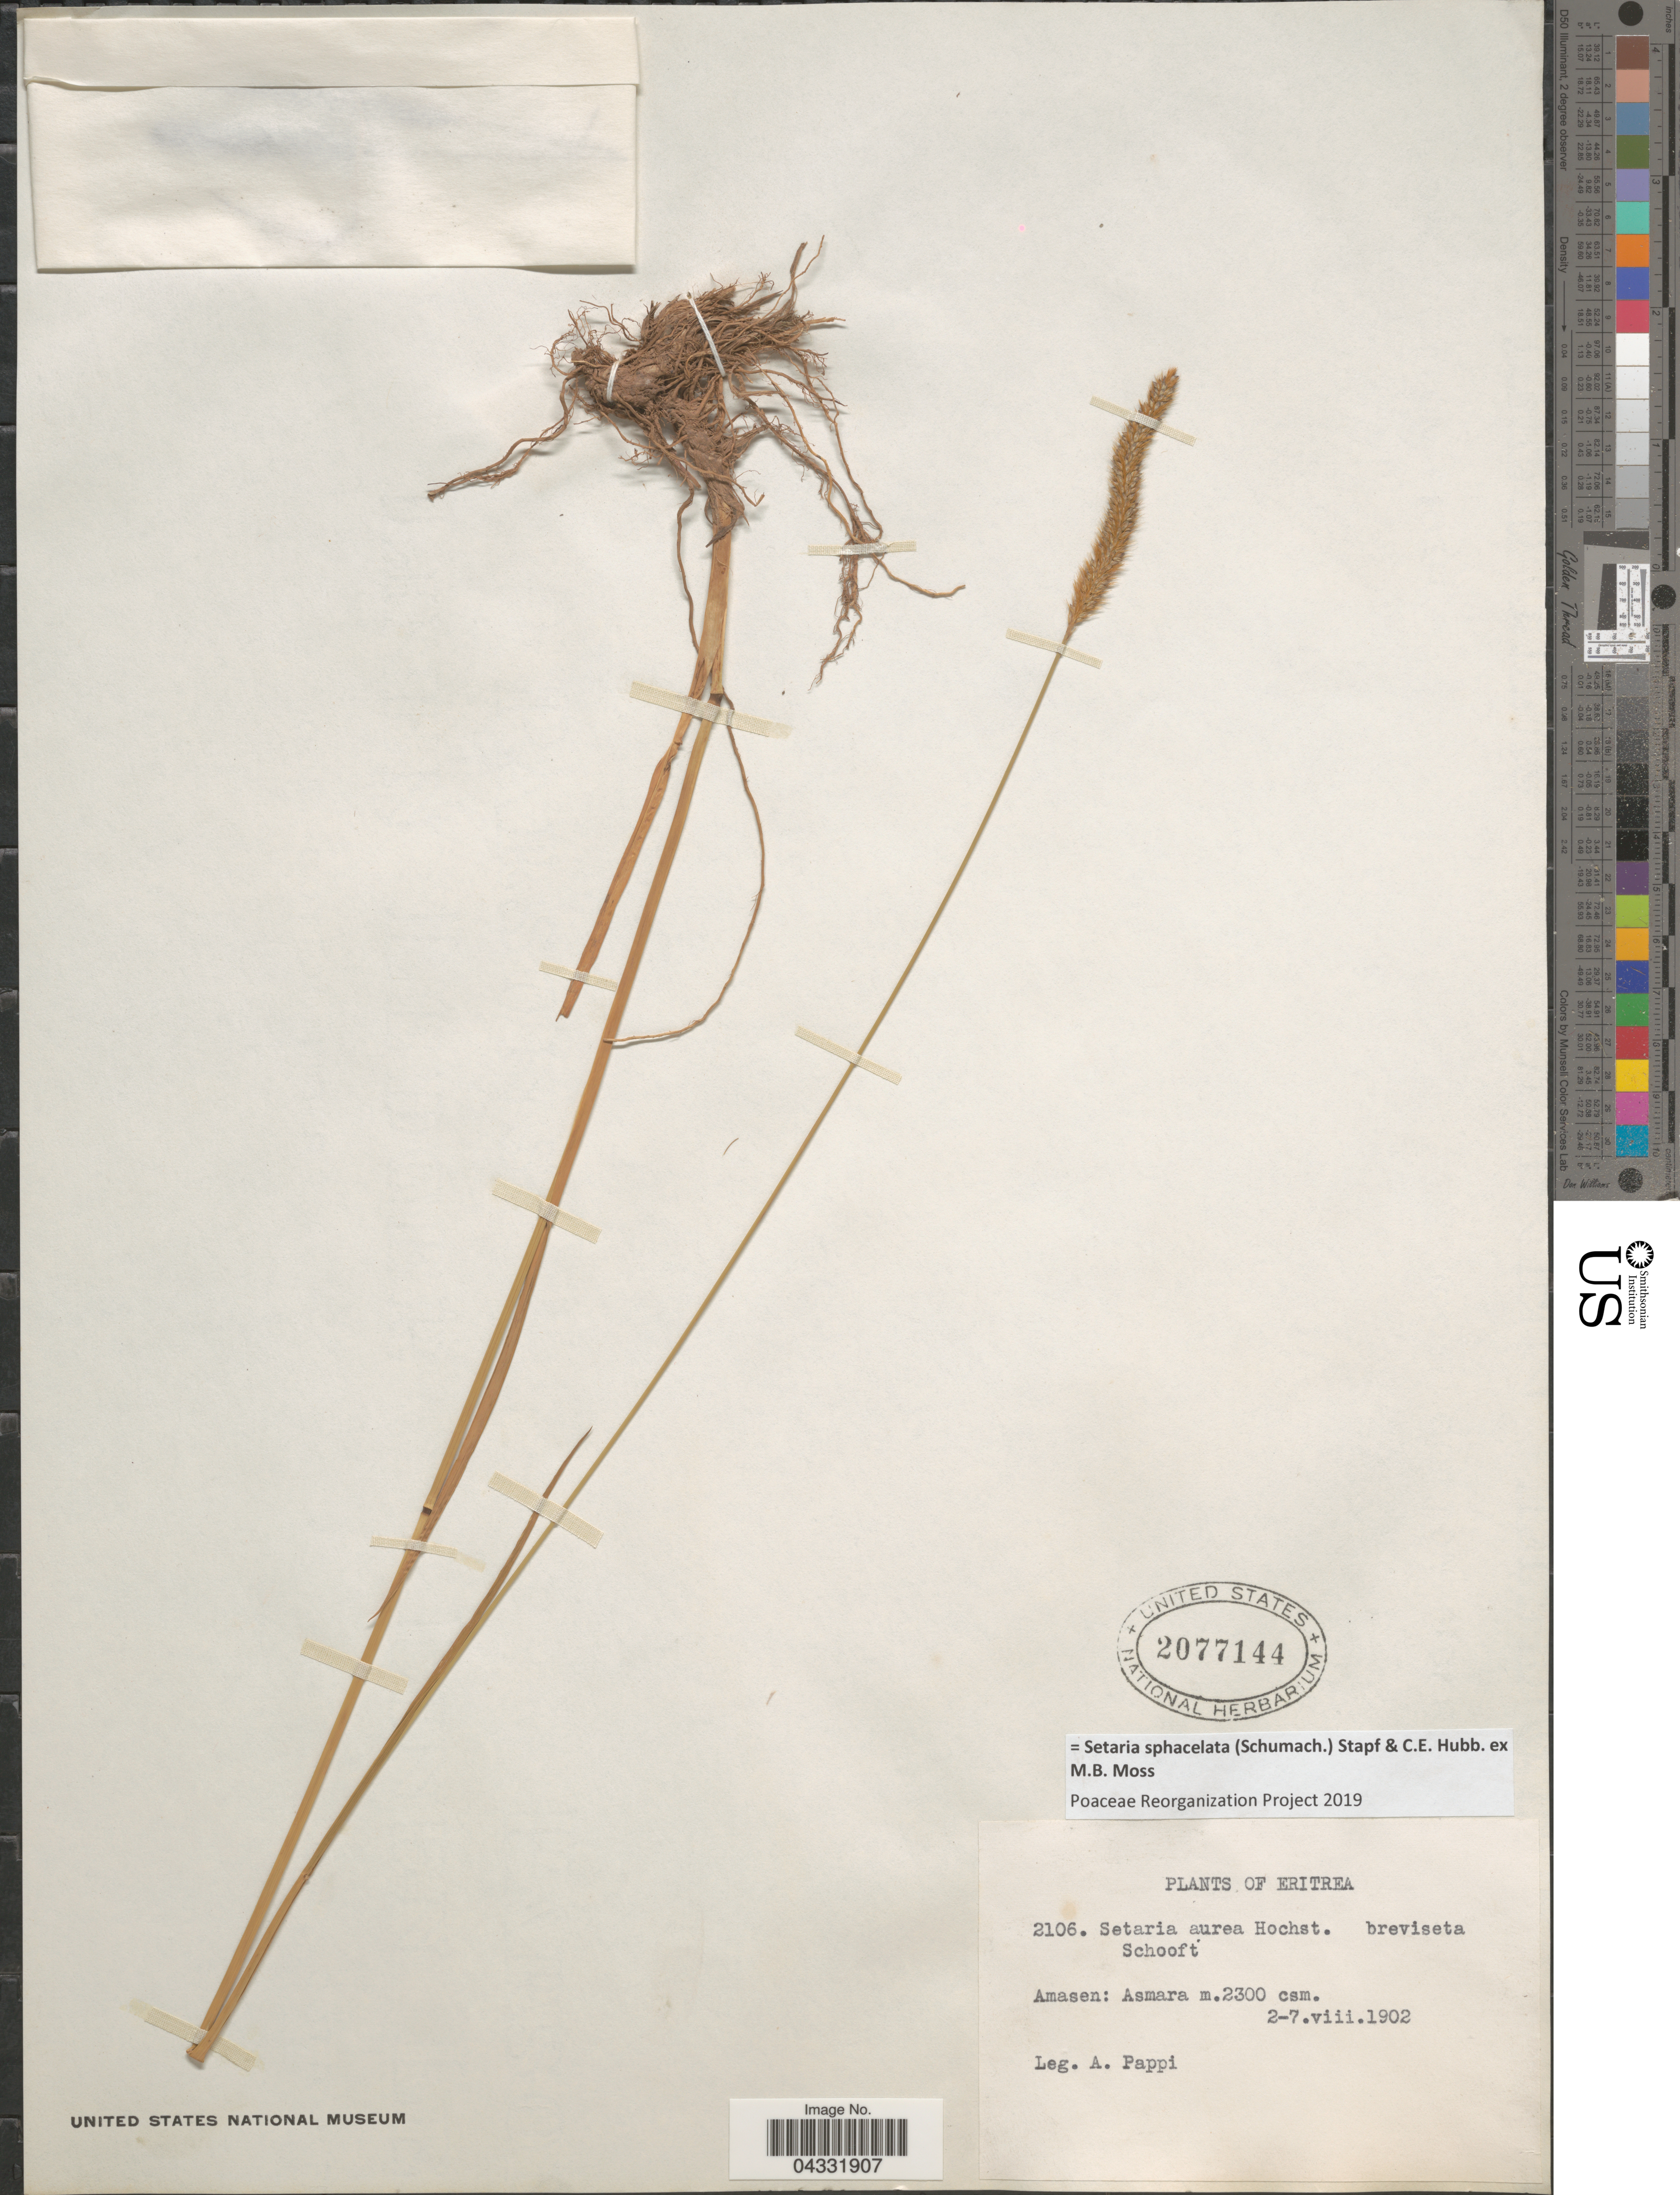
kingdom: Plantae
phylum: Tracheophyta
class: Liliopsida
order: Poales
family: Poaceae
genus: Setaria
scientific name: Setaria sphacelata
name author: (Schumach.) Stapf & Hubb. ex Moss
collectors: A. Pappi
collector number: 2106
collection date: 1902-08-02/1902-08-07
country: Eritrea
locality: Amasen: Asmara.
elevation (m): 2300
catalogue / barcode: US 2077144